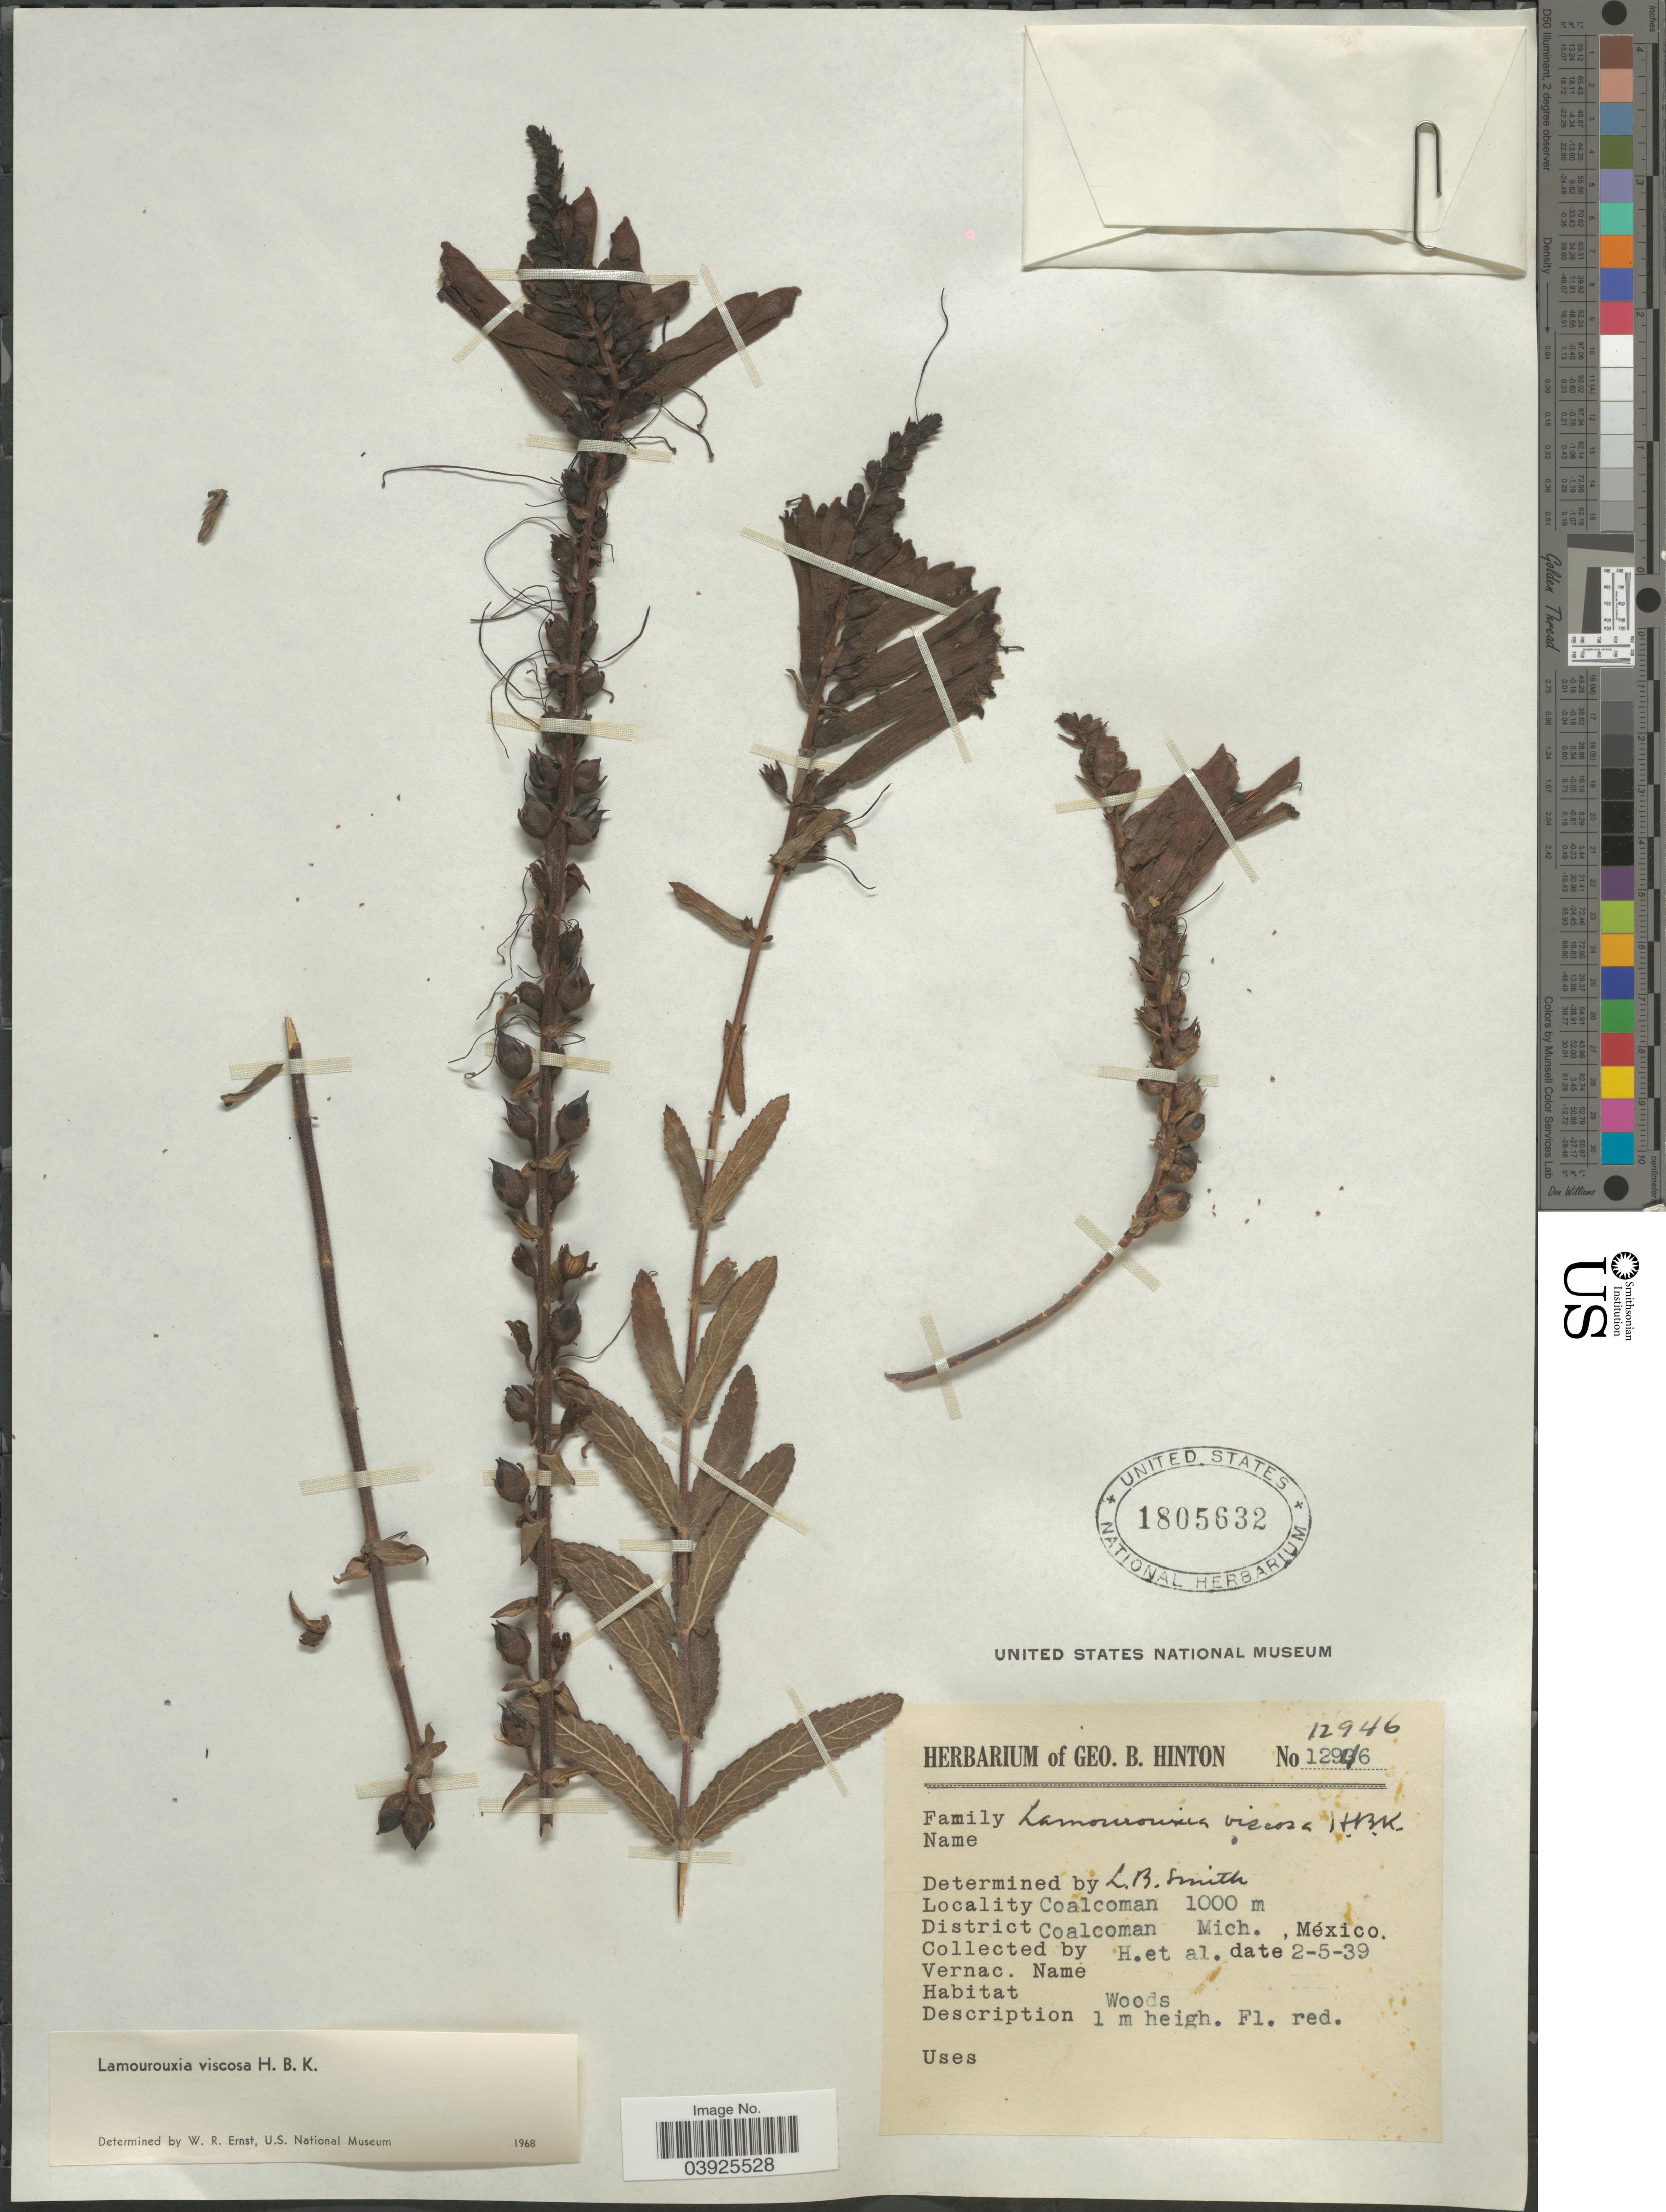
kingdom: Plantae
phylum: Tracheophyta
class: Magnoliopsida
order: Lamiales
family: Orobanchaceae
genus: Lamourouxia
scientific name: Lamourouxia viscosa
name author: Kunth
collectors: G. B. Hinton & et al.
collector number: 12946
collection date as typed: Transcribed d/m/y: 2/5/39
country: Mexico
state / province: Michoacán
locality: Coalcoman. District Coalcoman.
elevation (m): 1000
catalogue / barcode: US 1805632